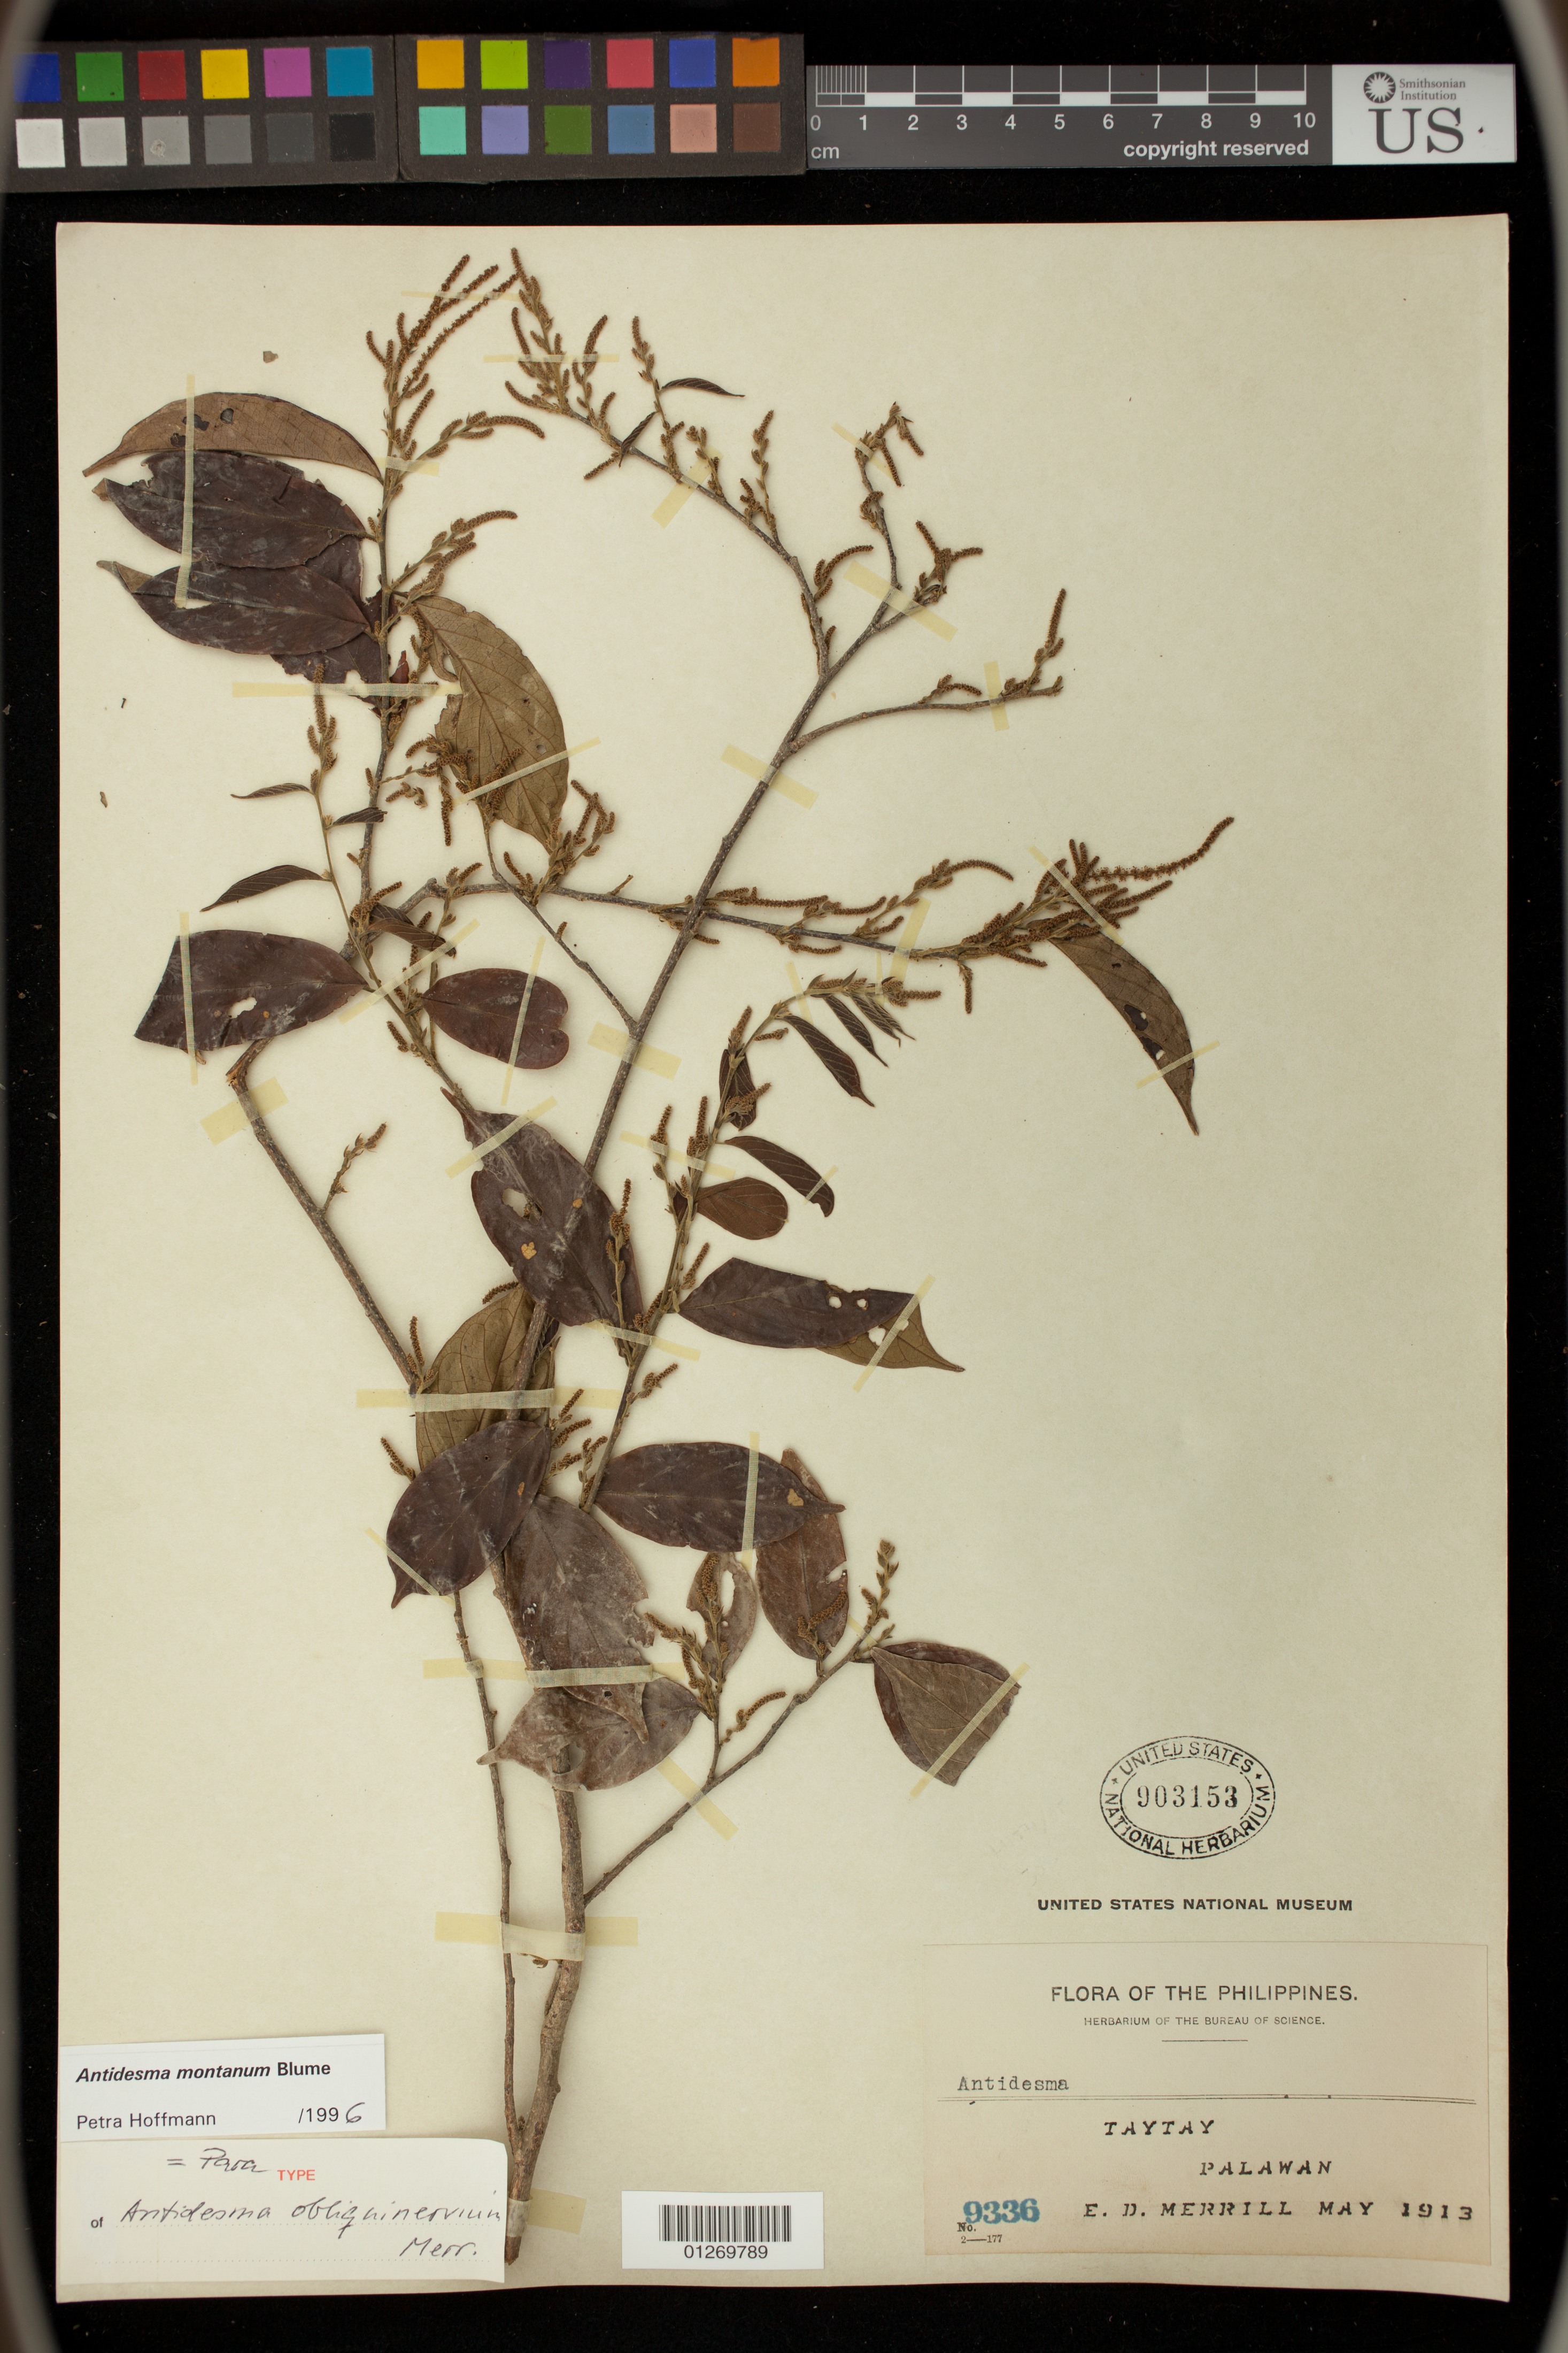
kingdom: Plantae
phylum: Tracheophyta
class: Magnoliopsida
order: Malpighiales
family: Phyllanthaceae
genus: Antidesma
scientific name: Antidesma montanum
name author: Blume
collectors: E. D. Merrill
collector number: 9336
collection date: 1913-05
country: Philippines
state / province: Mimaropa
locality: Taytay, Palawan.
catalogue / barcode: US 903153